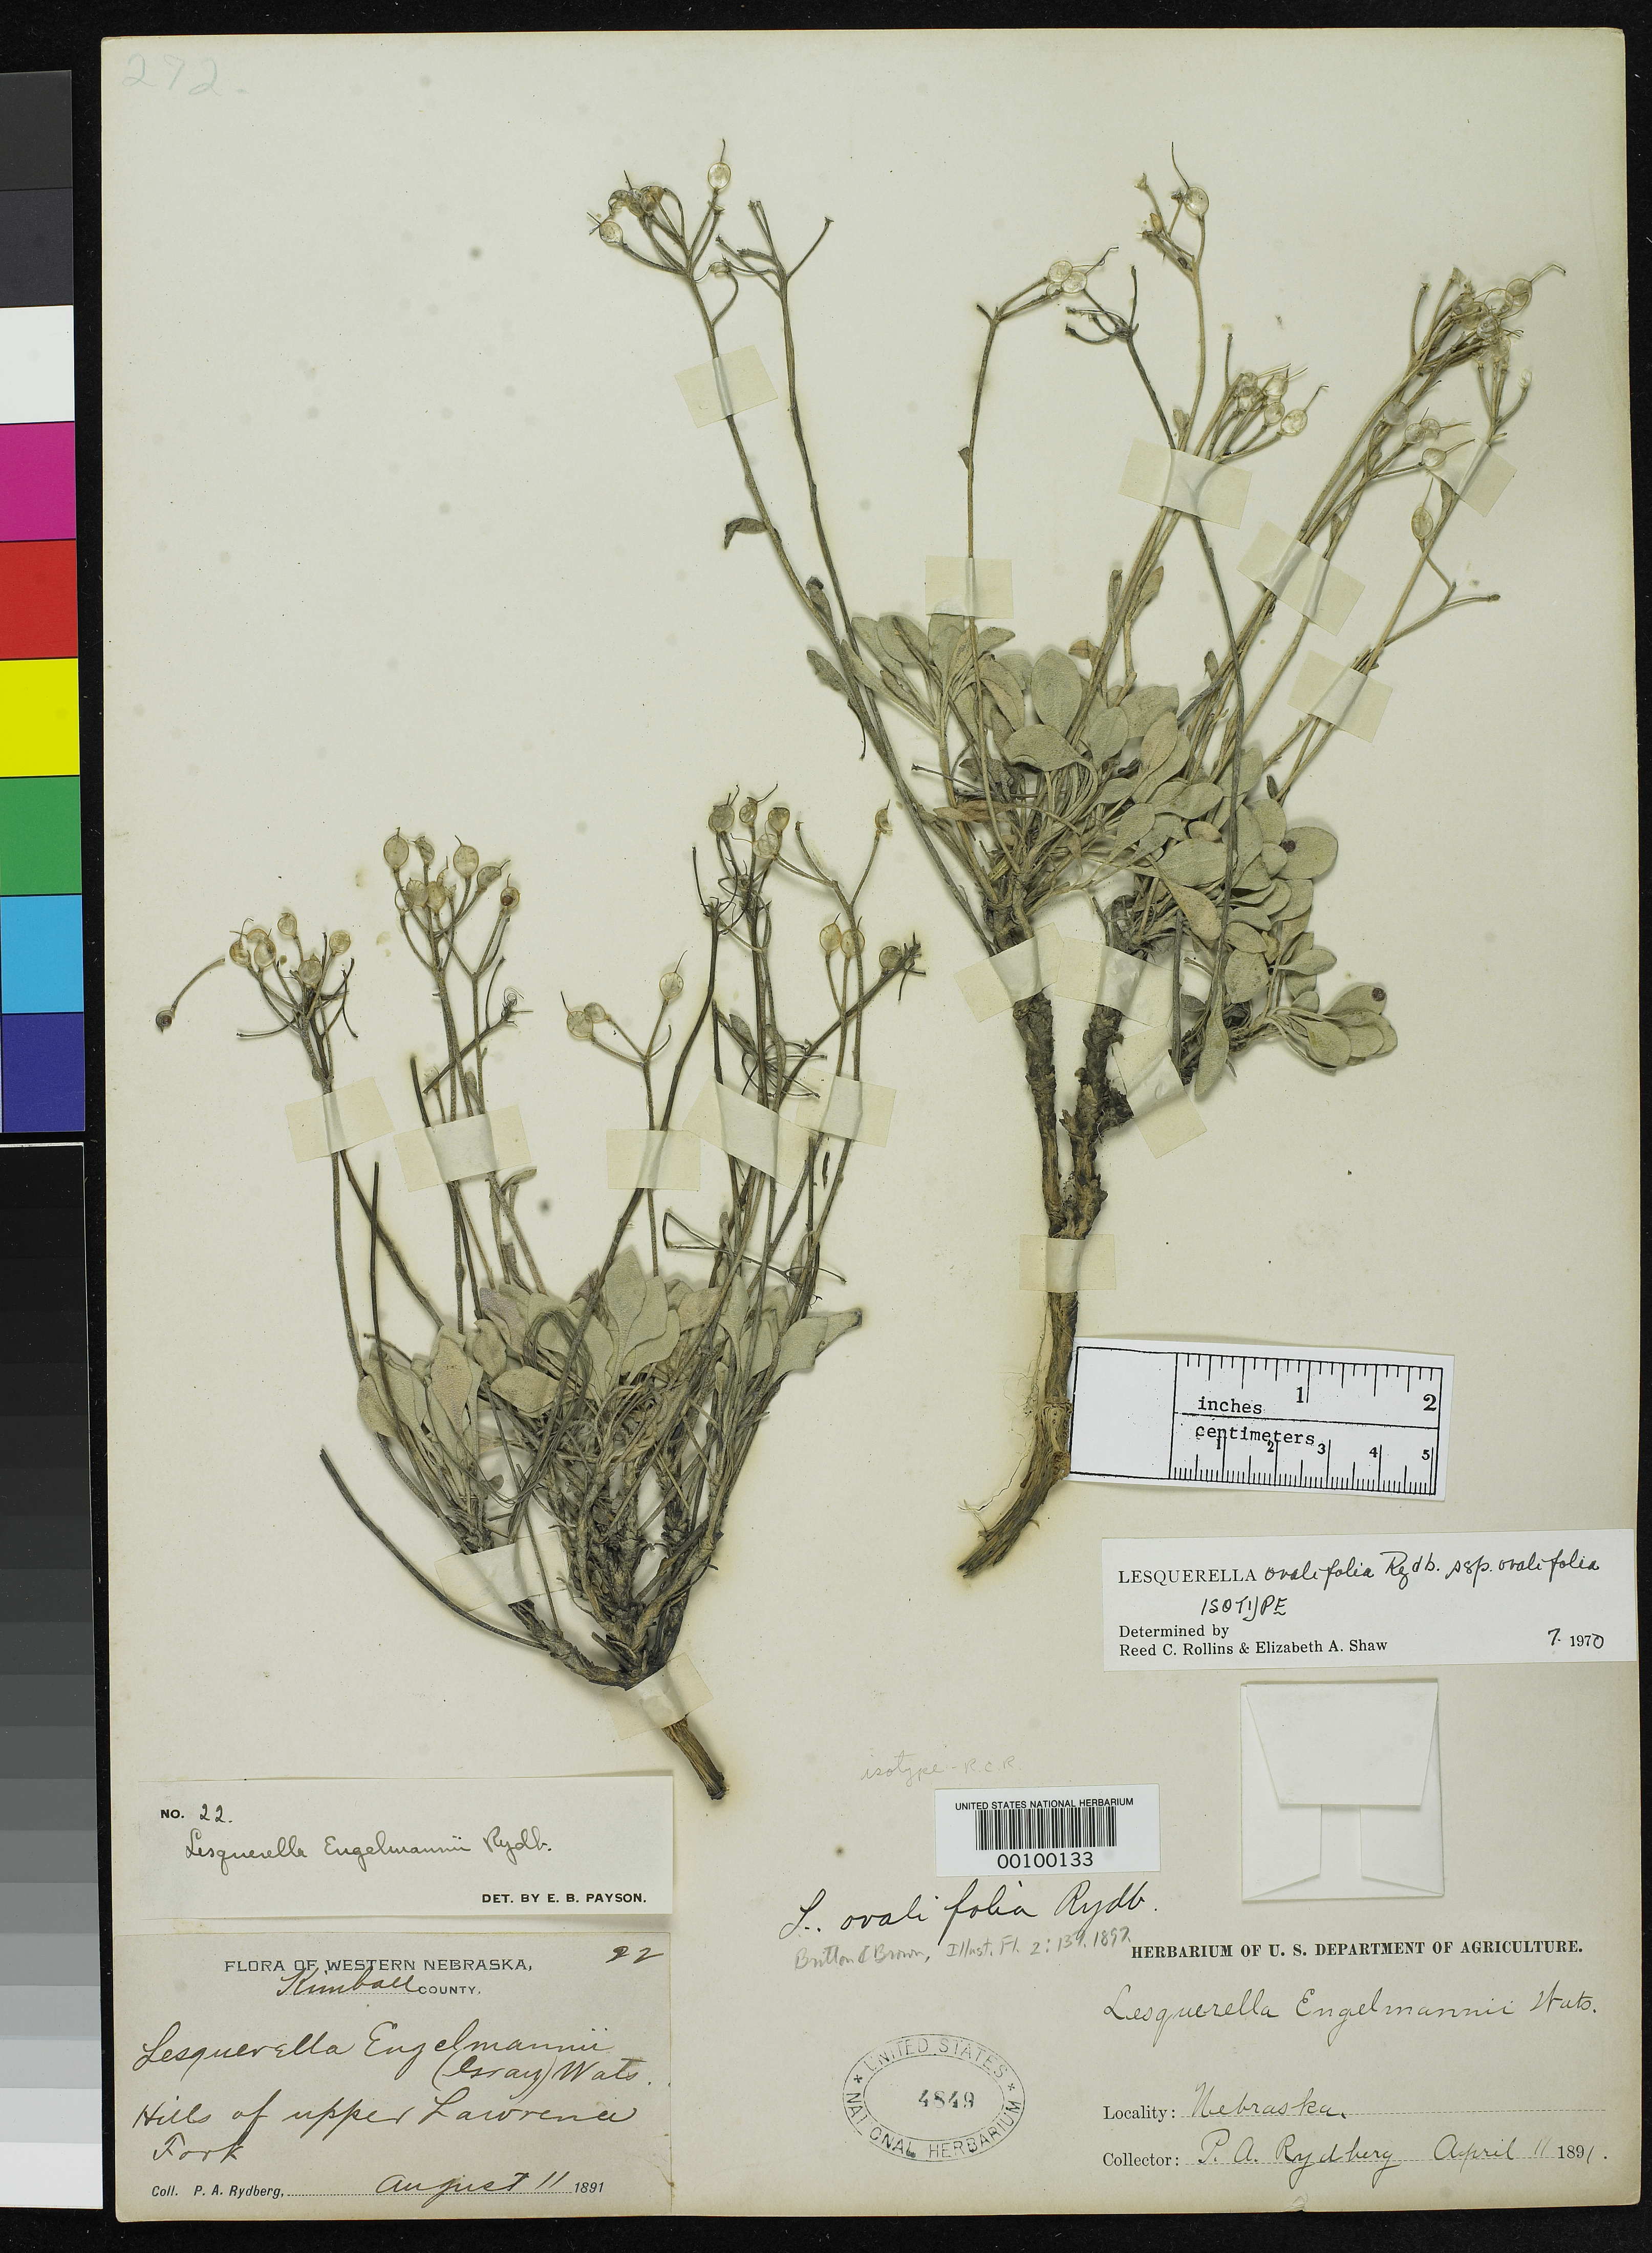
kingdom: Plantae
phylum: Tracheophyta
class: Magnoliopsida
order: Brassicales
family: Brassicaceae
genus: Lesquerella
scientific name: Lesquerella ovalifolia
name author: Rydb. in Britton & A. Br.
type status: Isotype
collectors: P. A. Rydberg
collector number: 22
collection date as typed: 11 Aug 1891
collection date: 1891-08-11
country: United States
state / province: Nebraska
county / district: Kimball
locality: Lawrence Fork.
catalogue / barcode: US 4849